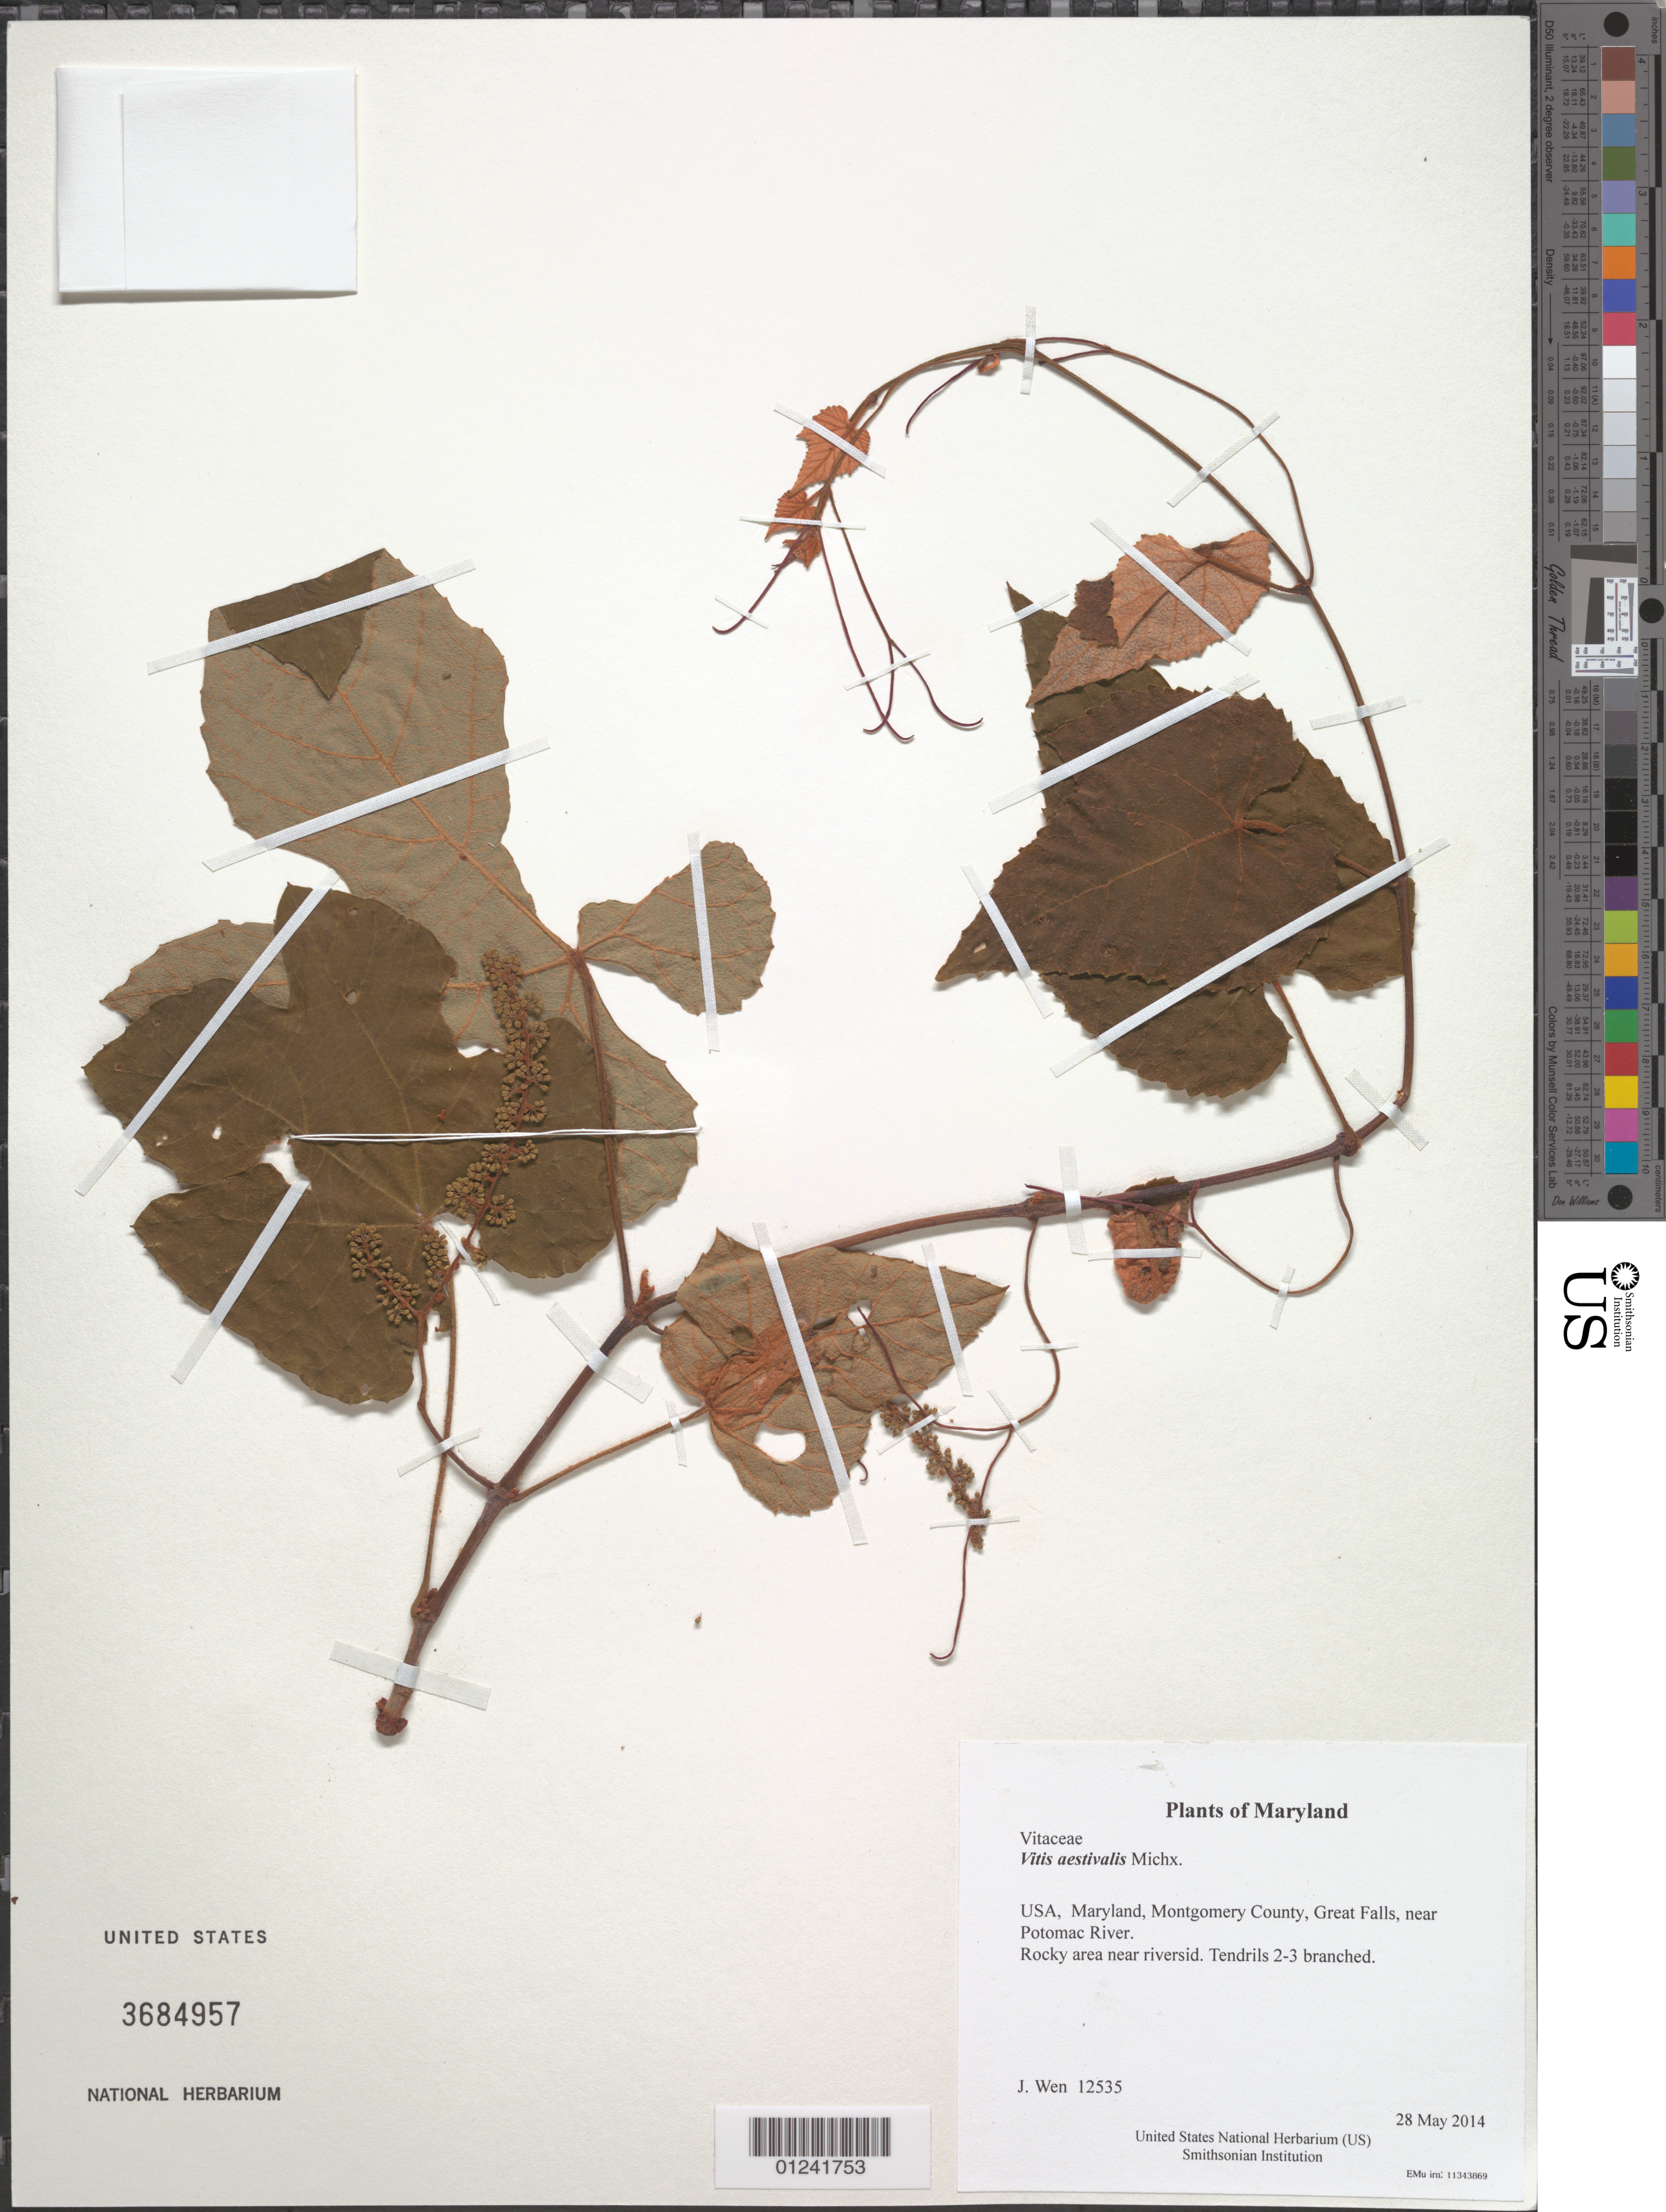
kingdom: Plantae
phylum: Tracheophyta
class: Magnoliopsida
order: Vitales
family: Vitaceae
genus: Vitis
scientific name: Vitis aestivalis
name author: Michx.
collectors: J. Wen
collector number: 12535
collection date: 2014-05-28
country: United States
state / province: Maryland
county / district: Montgomery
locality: Great Falls, near Potomac River.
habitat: Rocky area near riverside.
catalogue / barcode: US 3684957